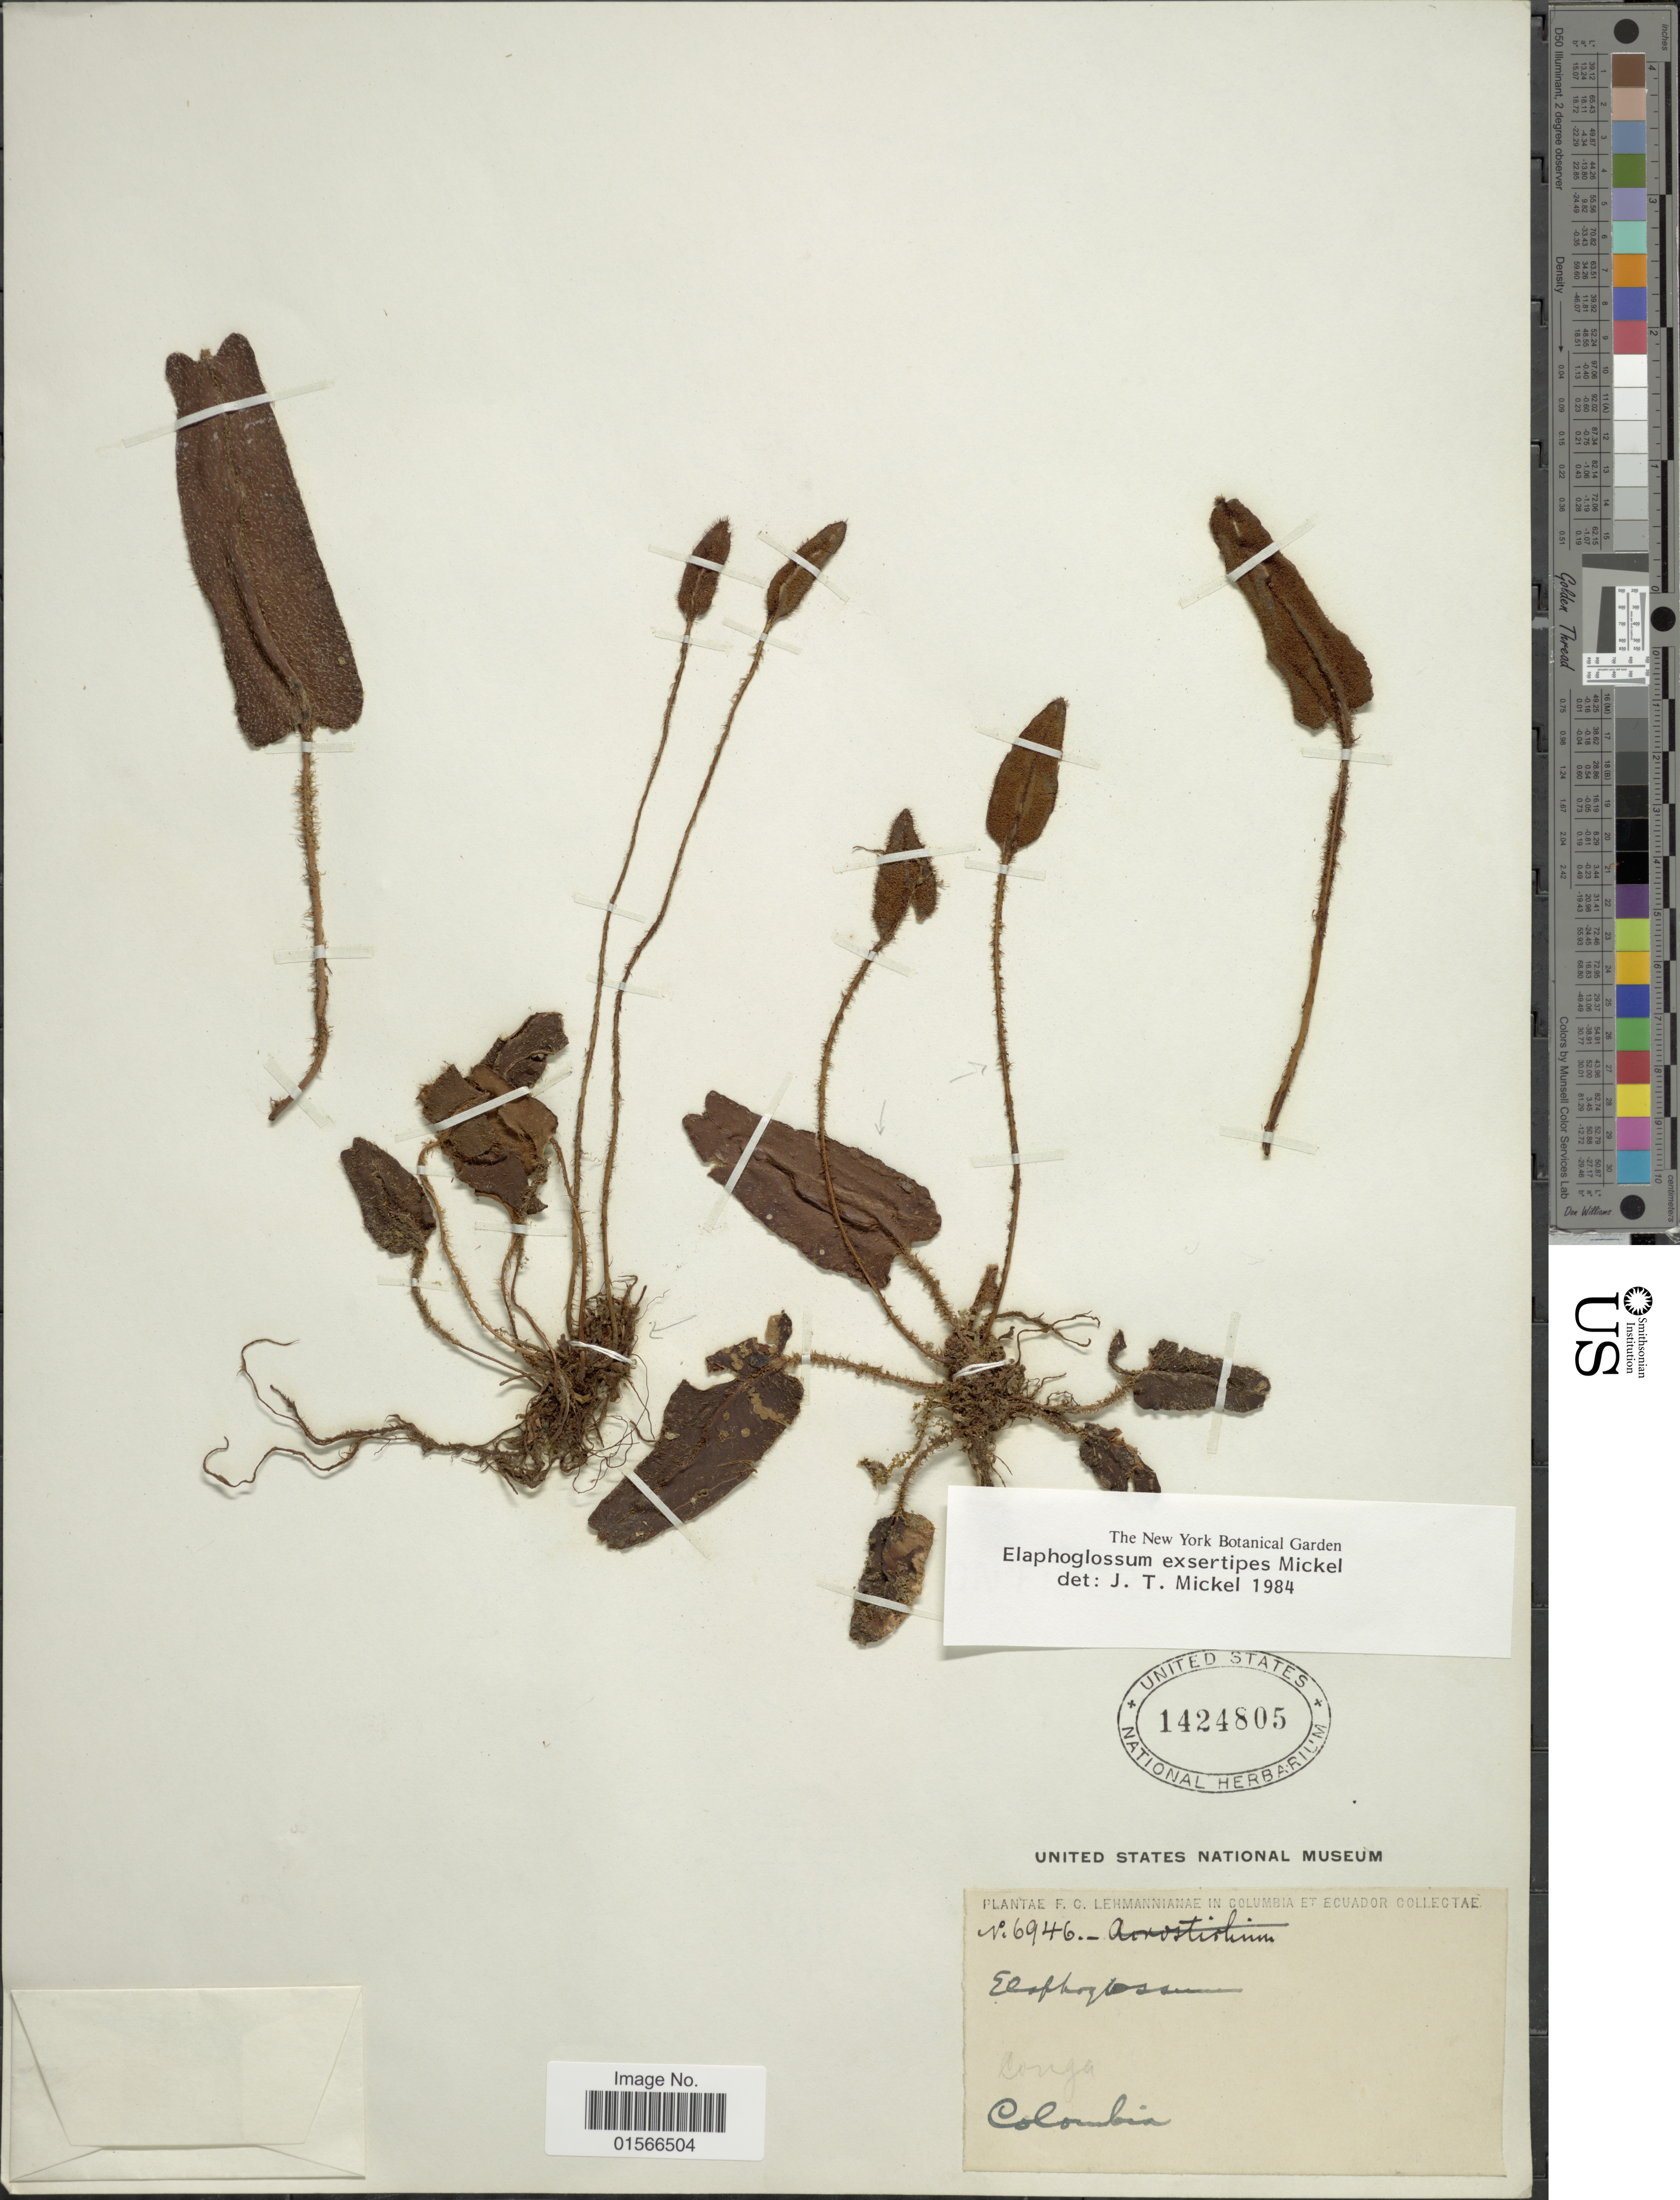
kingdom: Plantae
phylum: Tracheophyta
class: Polypodiopsida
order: Polypodiales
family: Dryopteridaceae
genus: Elaphoglossum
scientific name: Elaphoglossum exsertipes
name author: Mickel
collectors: F. C. Lehmann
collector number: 6946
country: Colombia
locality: Conga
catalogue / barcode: US 1424805